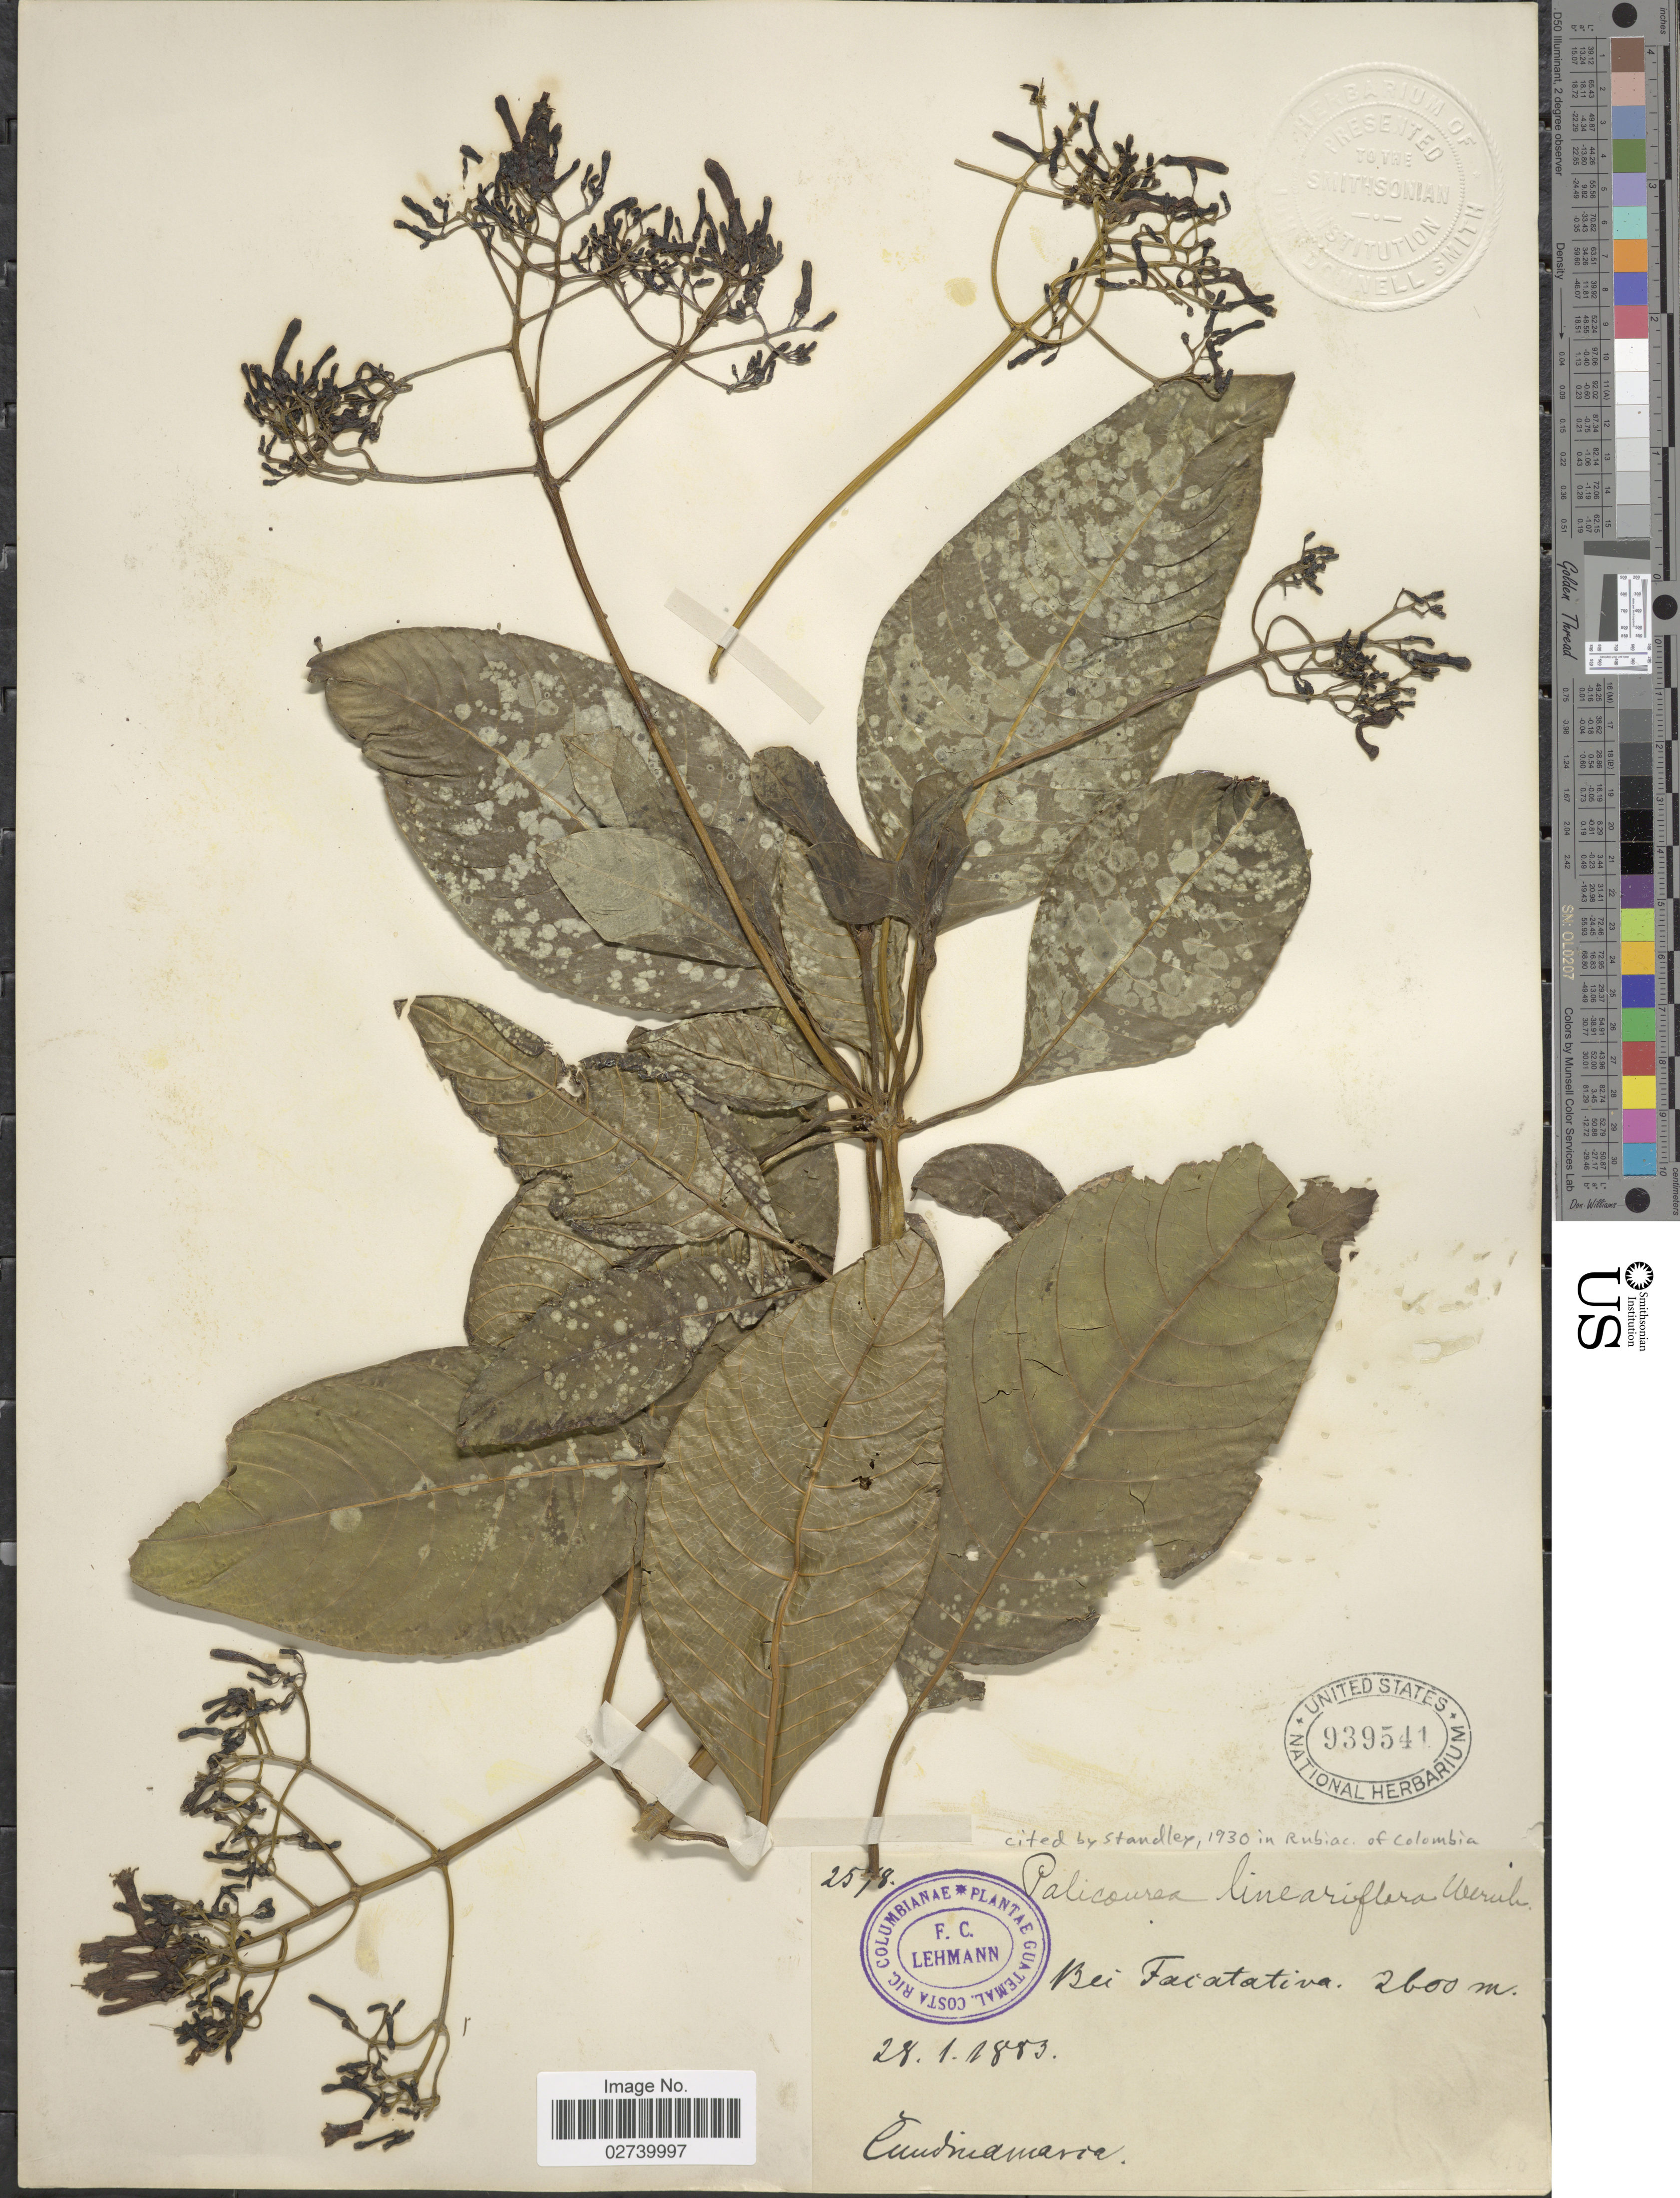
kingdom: Plantae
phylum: Tracheophyta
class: Magnoliopsida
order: Gentianales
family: Rubiaceae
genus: Palicourea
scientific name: Palicourea lineariflora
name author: Wernham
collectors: F. C. Lehmann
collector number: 2578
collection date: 1883-01-28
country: Colombia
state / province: Cundinamarca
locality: Bei Facatativa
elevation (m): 2600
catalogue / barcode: US 939541